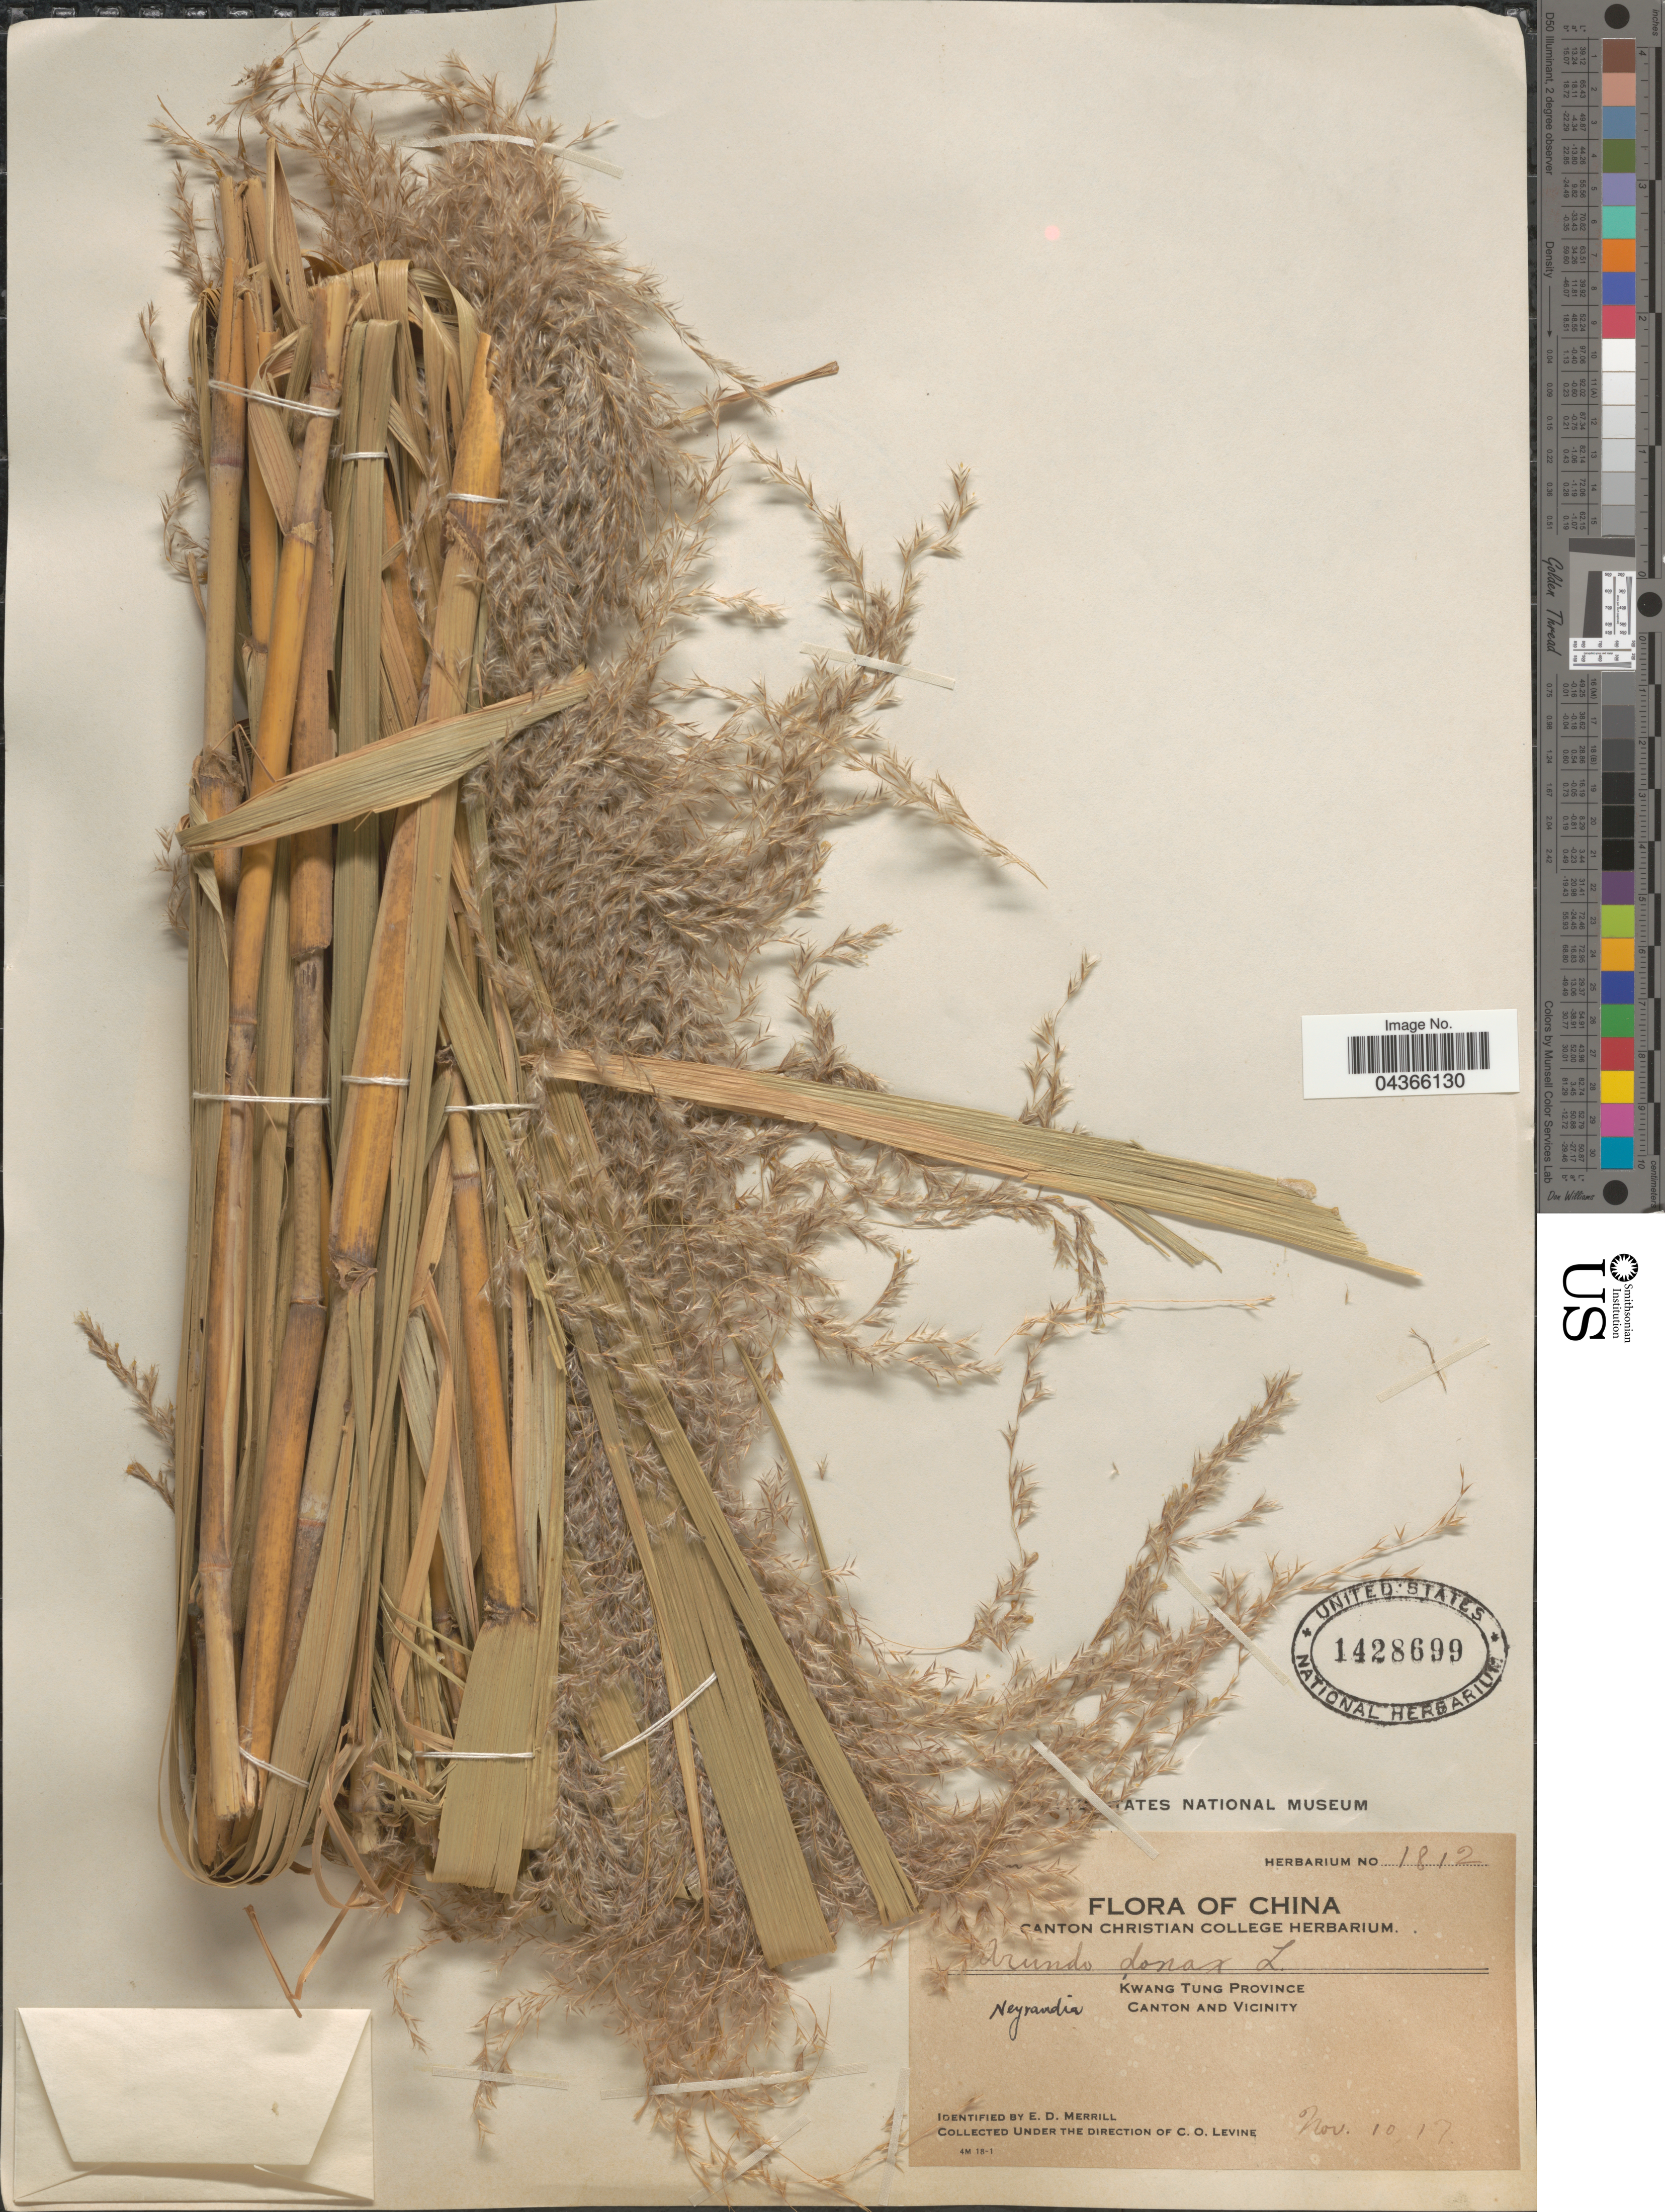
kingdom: Plantae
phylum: Tracheophyta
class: Liliopsida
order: Poales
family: Poaceae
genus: Neyraudia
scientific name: Neyraudia arundinacea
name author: (L.) Henr.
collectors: C. O. Levine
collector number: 1812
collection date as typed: Transcribed d/m/y: 10/11/17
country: China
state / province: Guangdong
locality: Kwang Tung Province. Canton and Vicinity.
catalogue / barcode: US 1428699